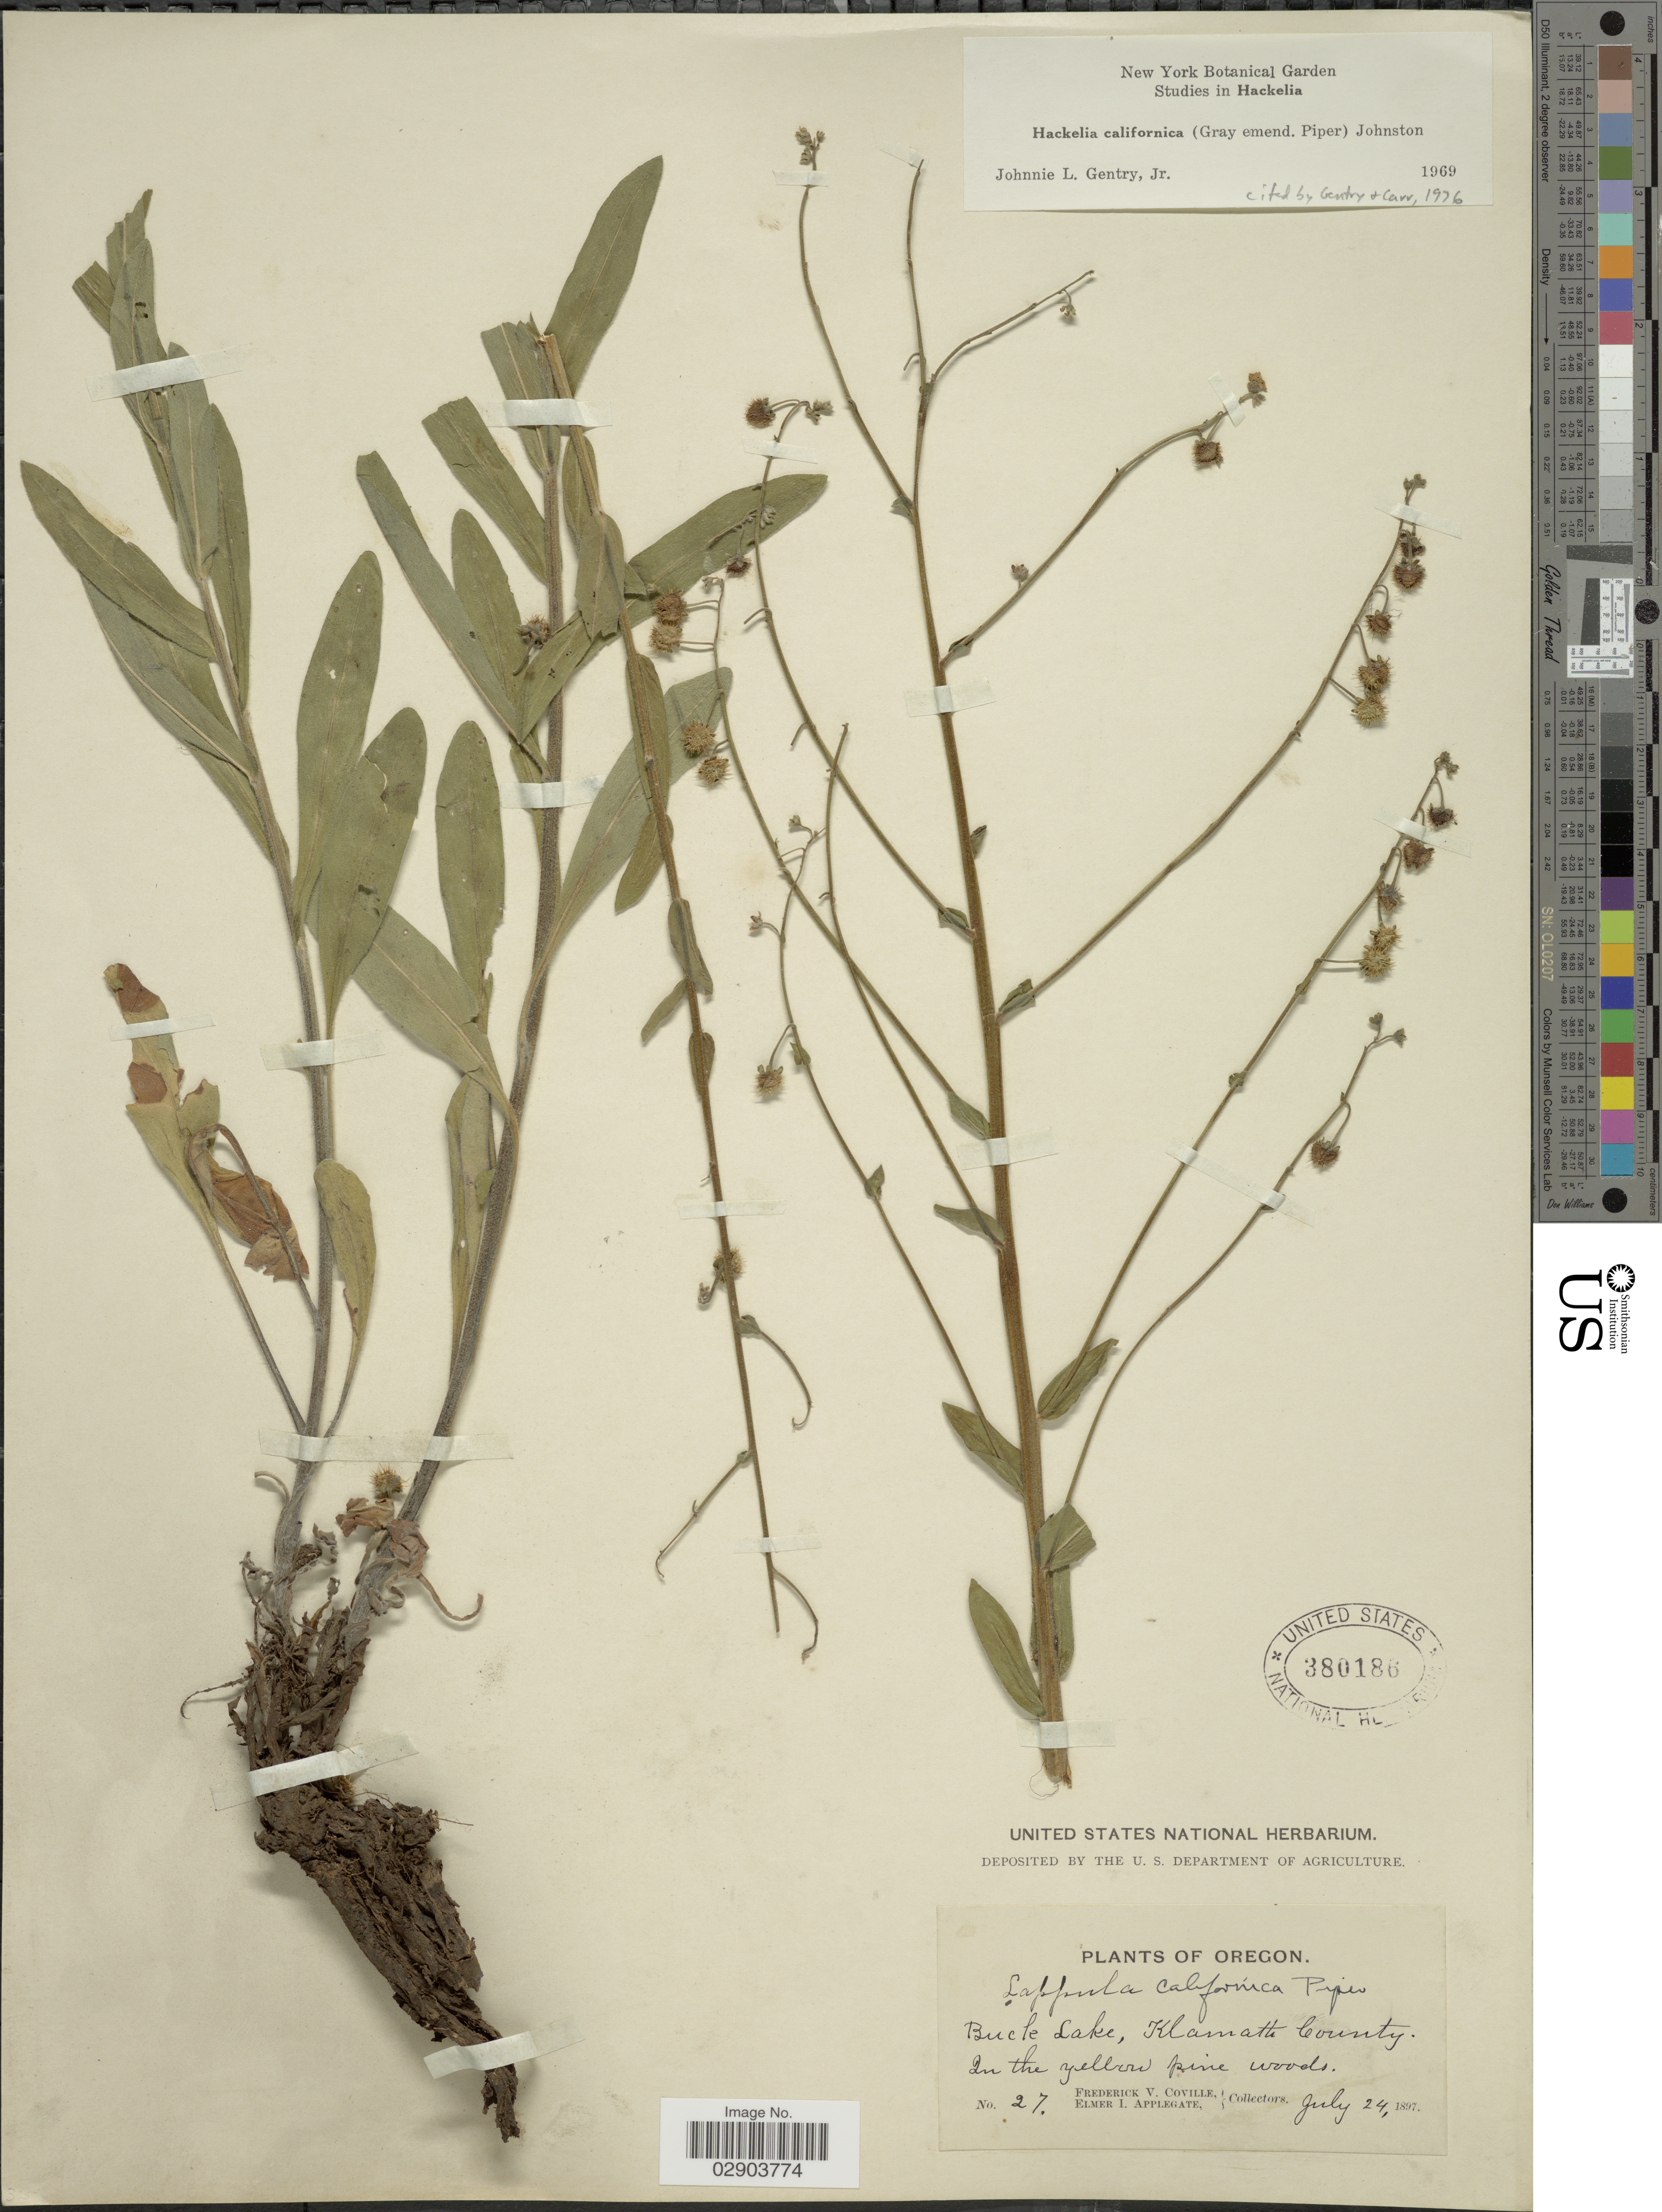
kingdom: Plantae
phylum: Tracheophyta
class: Magnoliopsida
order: Boraginales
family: Boraginaceae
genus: Hackelia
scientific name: Hackelia californica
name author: (A. Gray) I.M. Johnst.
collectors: F. V. Coville & E. I. Applegate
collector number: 27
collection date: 1897-07-24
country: United States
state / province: Oregon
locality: Bucke Lake, Klamath County.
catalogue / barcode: US 380186